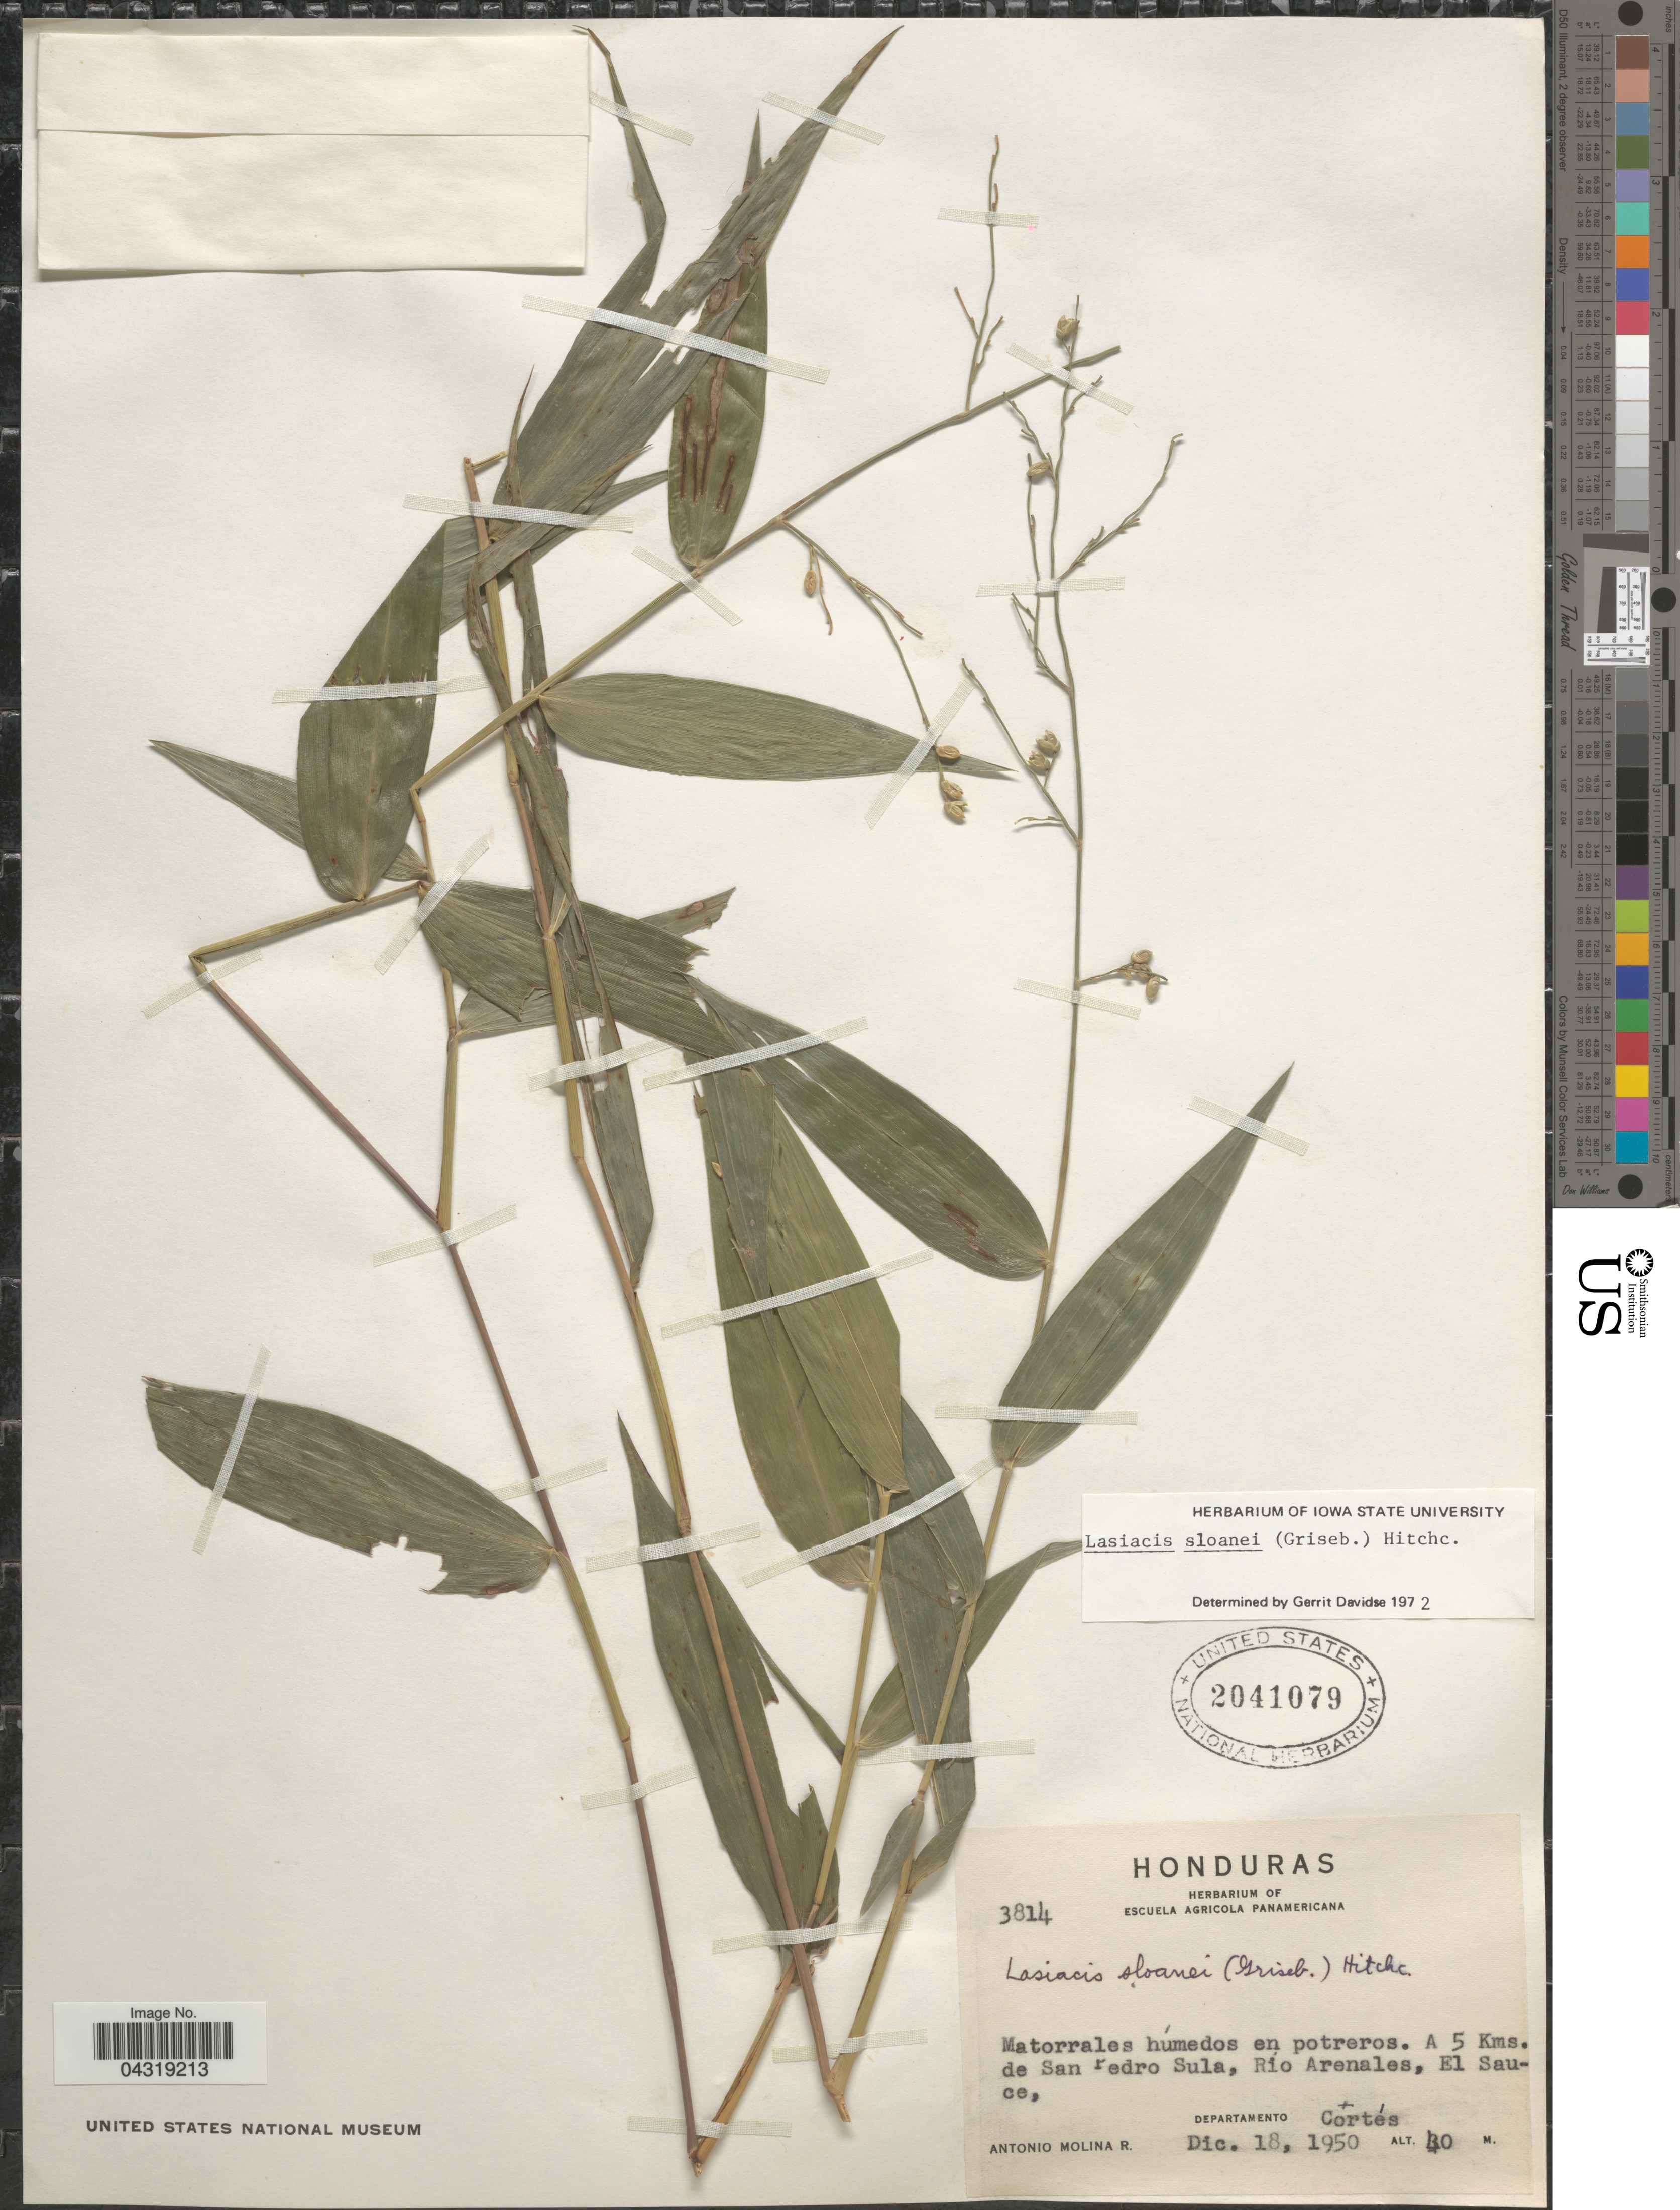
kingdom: Plantae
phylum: Tracheophyta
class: Liliopsida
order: Poales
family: Poaceae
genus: Lasiacis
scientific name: Lasiacis sloanei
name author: (Griseb.) Hitchc.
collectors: A. Molina R.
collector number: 3814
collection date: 1950-12-18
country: Honduras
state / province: Cortes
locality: A 5 Kms. de San Pedro Sula, Rio Arenales, El Sauce, Departamento Cortés.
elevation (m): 40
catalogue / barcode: US 2041079